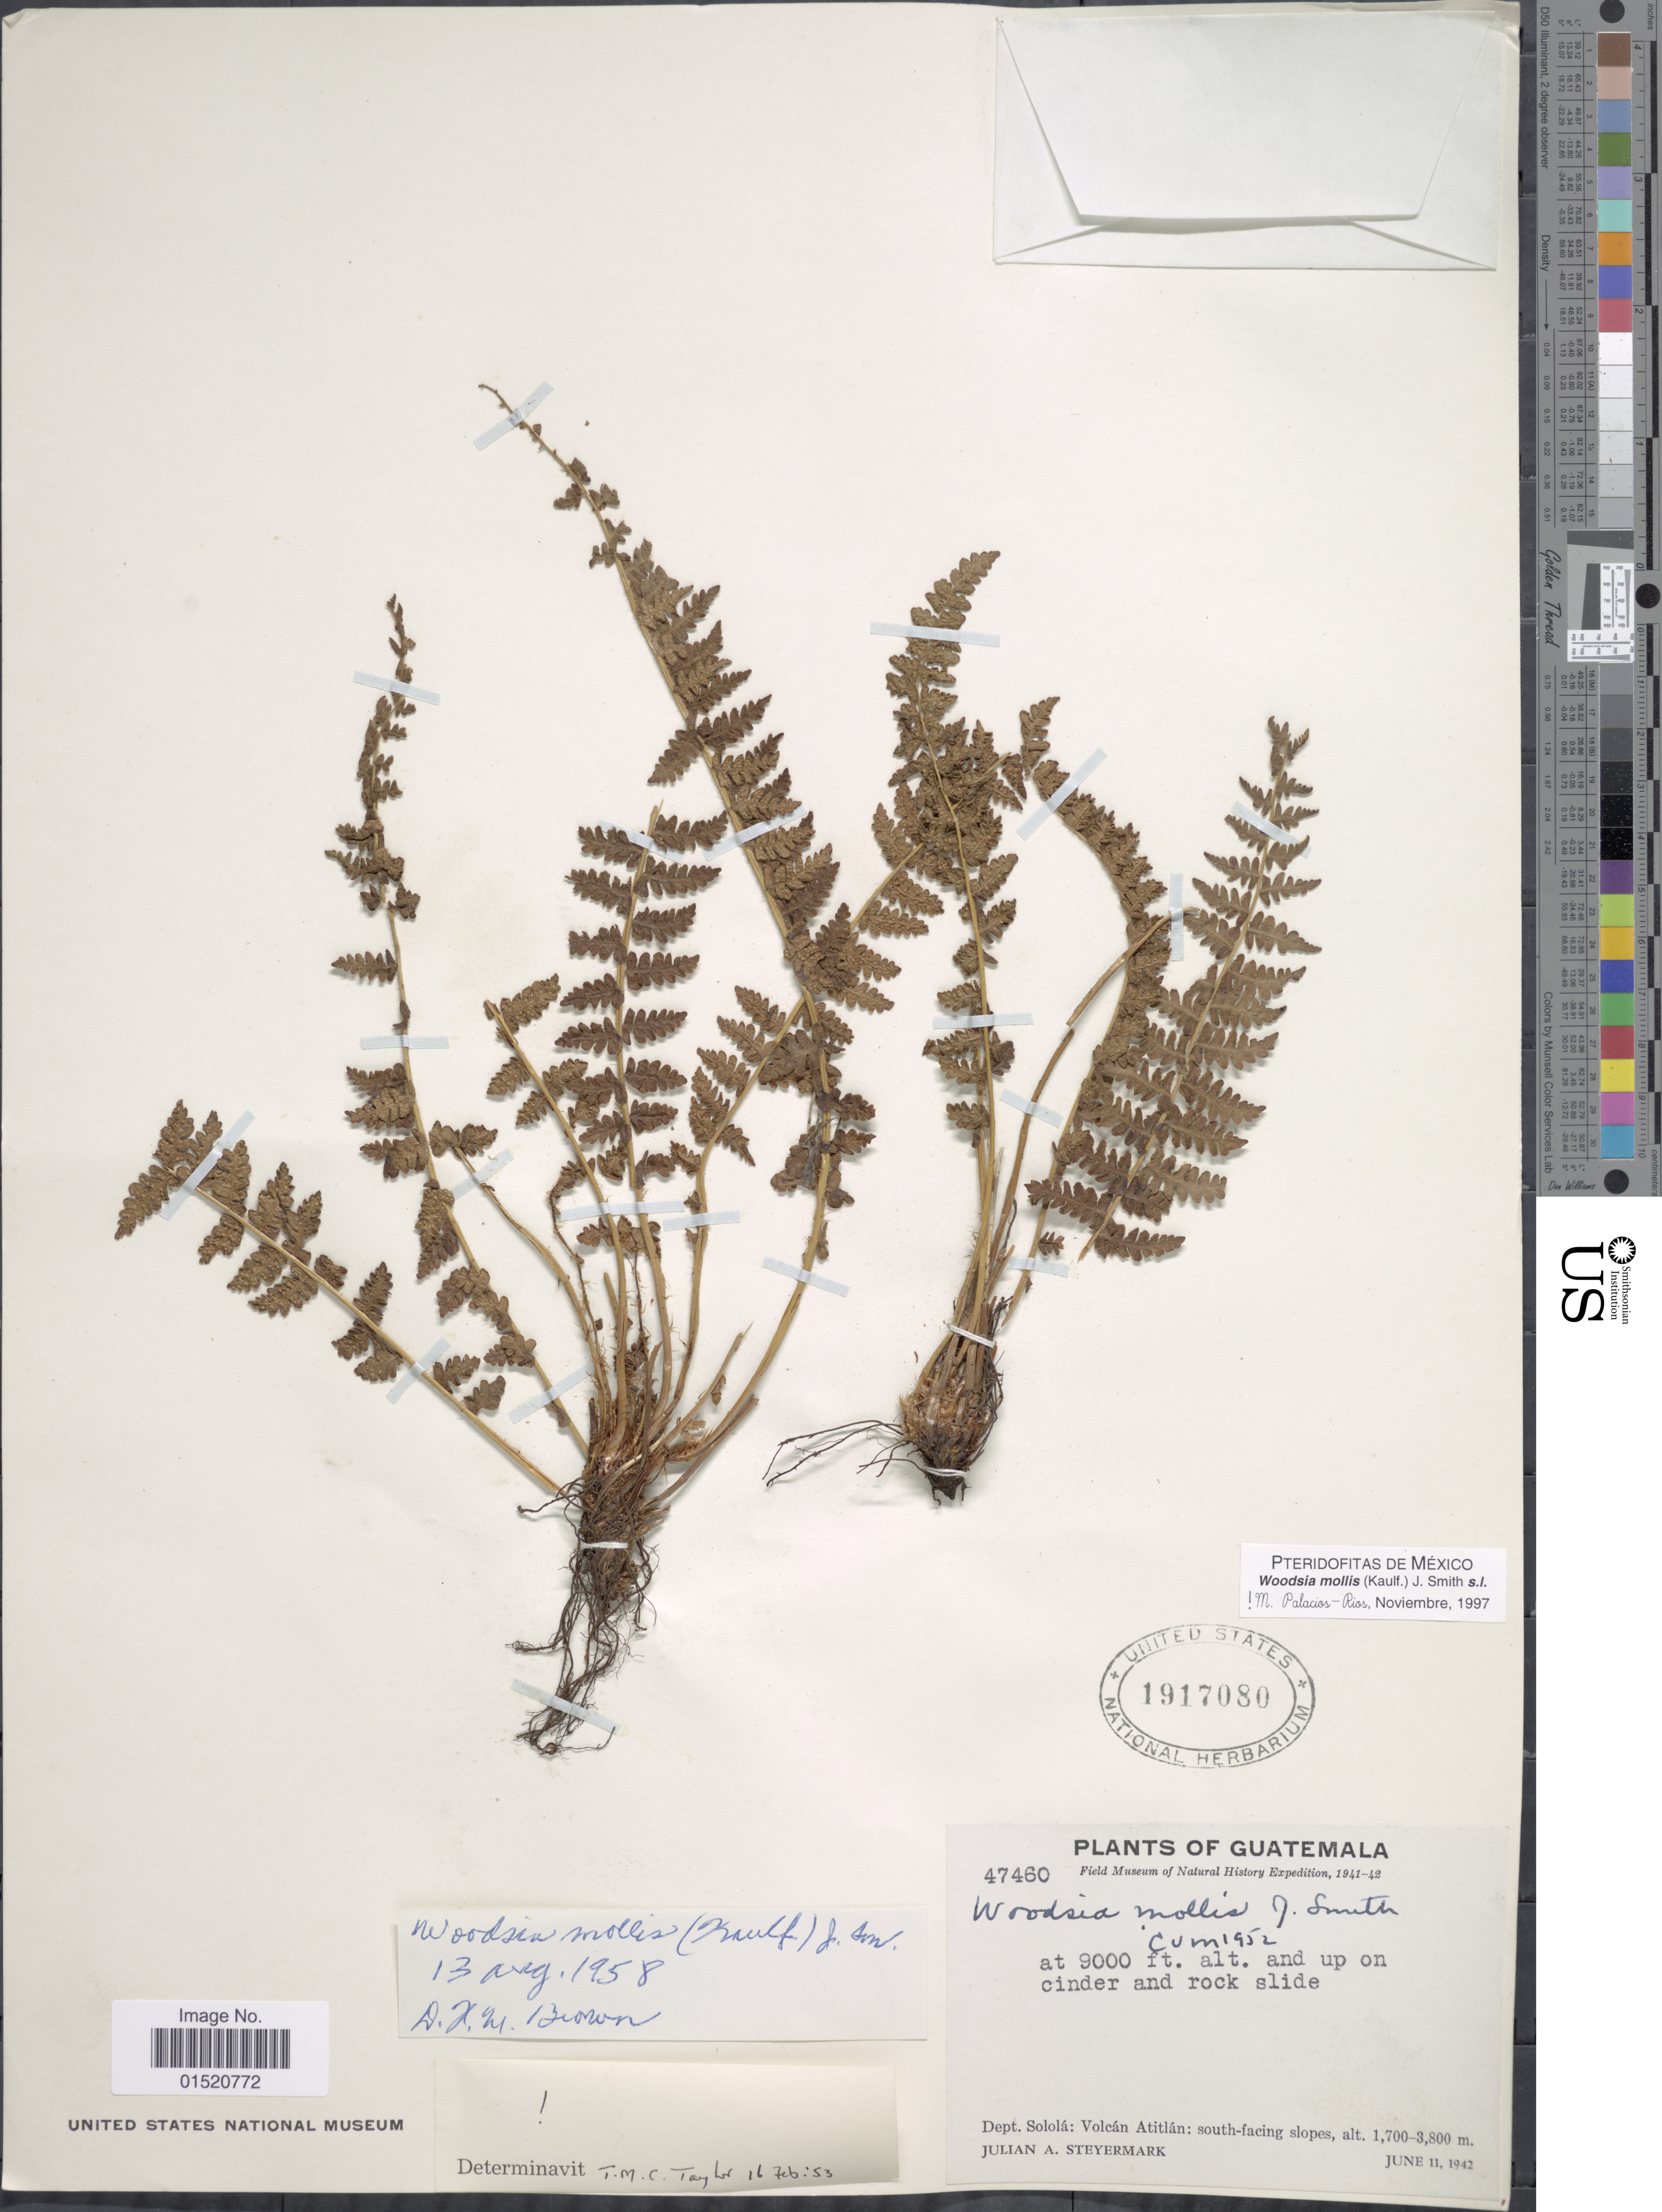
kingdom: Plantae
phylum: Tracheophyta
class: Polypodiopsida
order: Polypodiales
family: Woodsiaceae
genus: Woodsia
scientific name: Woodsia mollis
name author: (Kaulf.) J. Sm.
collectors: J. Steyermark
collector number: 47460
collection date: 1942-06-11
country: Guatemala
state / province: Sololá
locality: Dept. Sololá: Volcán Atitlán: south-facing slopes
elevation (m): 1700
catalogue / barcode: US 1917080